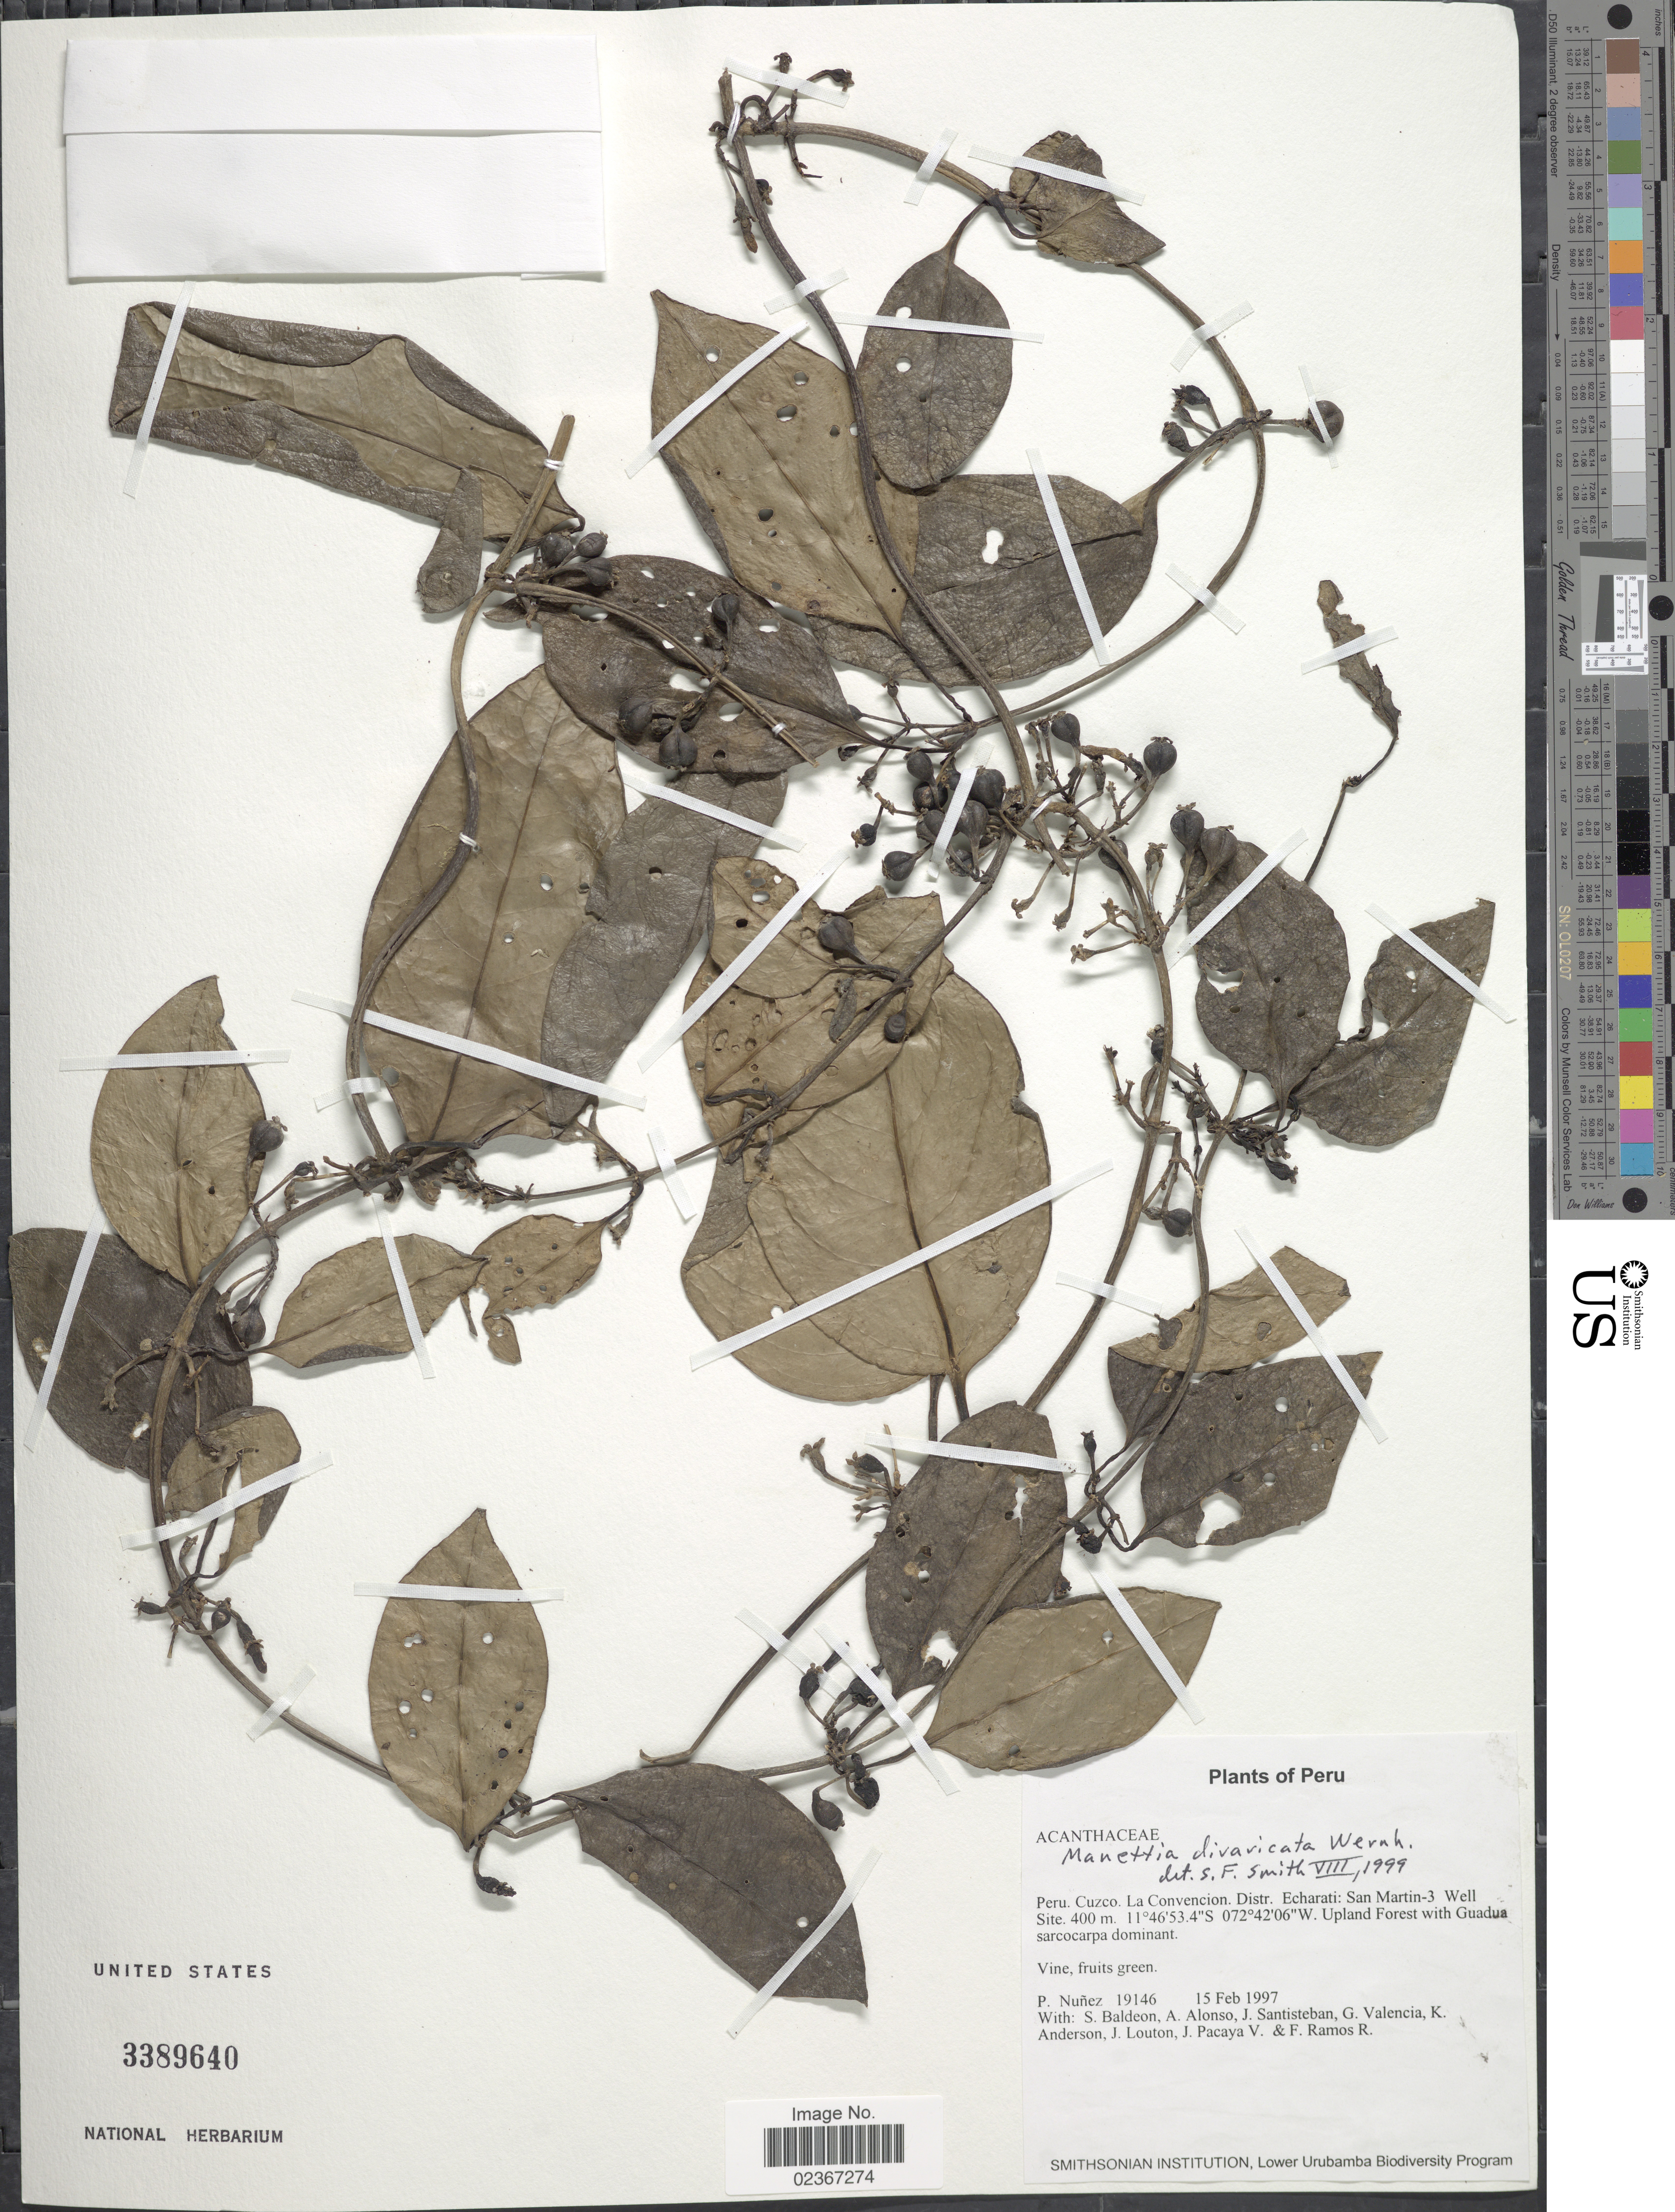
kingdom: Plantae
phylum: Tracheophyta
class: Magnoliopsida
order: Gentianales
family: Rubiaceae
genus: Manettia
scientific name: Manettia divaricata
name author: Wernham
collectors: P. Nuñez V., S. Baldeon, A. Alonso, J. Santisteban & et al.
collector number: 19146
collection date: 1997-02-15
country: Peru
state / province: Cusco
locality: La Convencion. Distr. Echarati: San Martin-3 Well Site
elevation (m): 400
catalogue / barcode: US 3389640